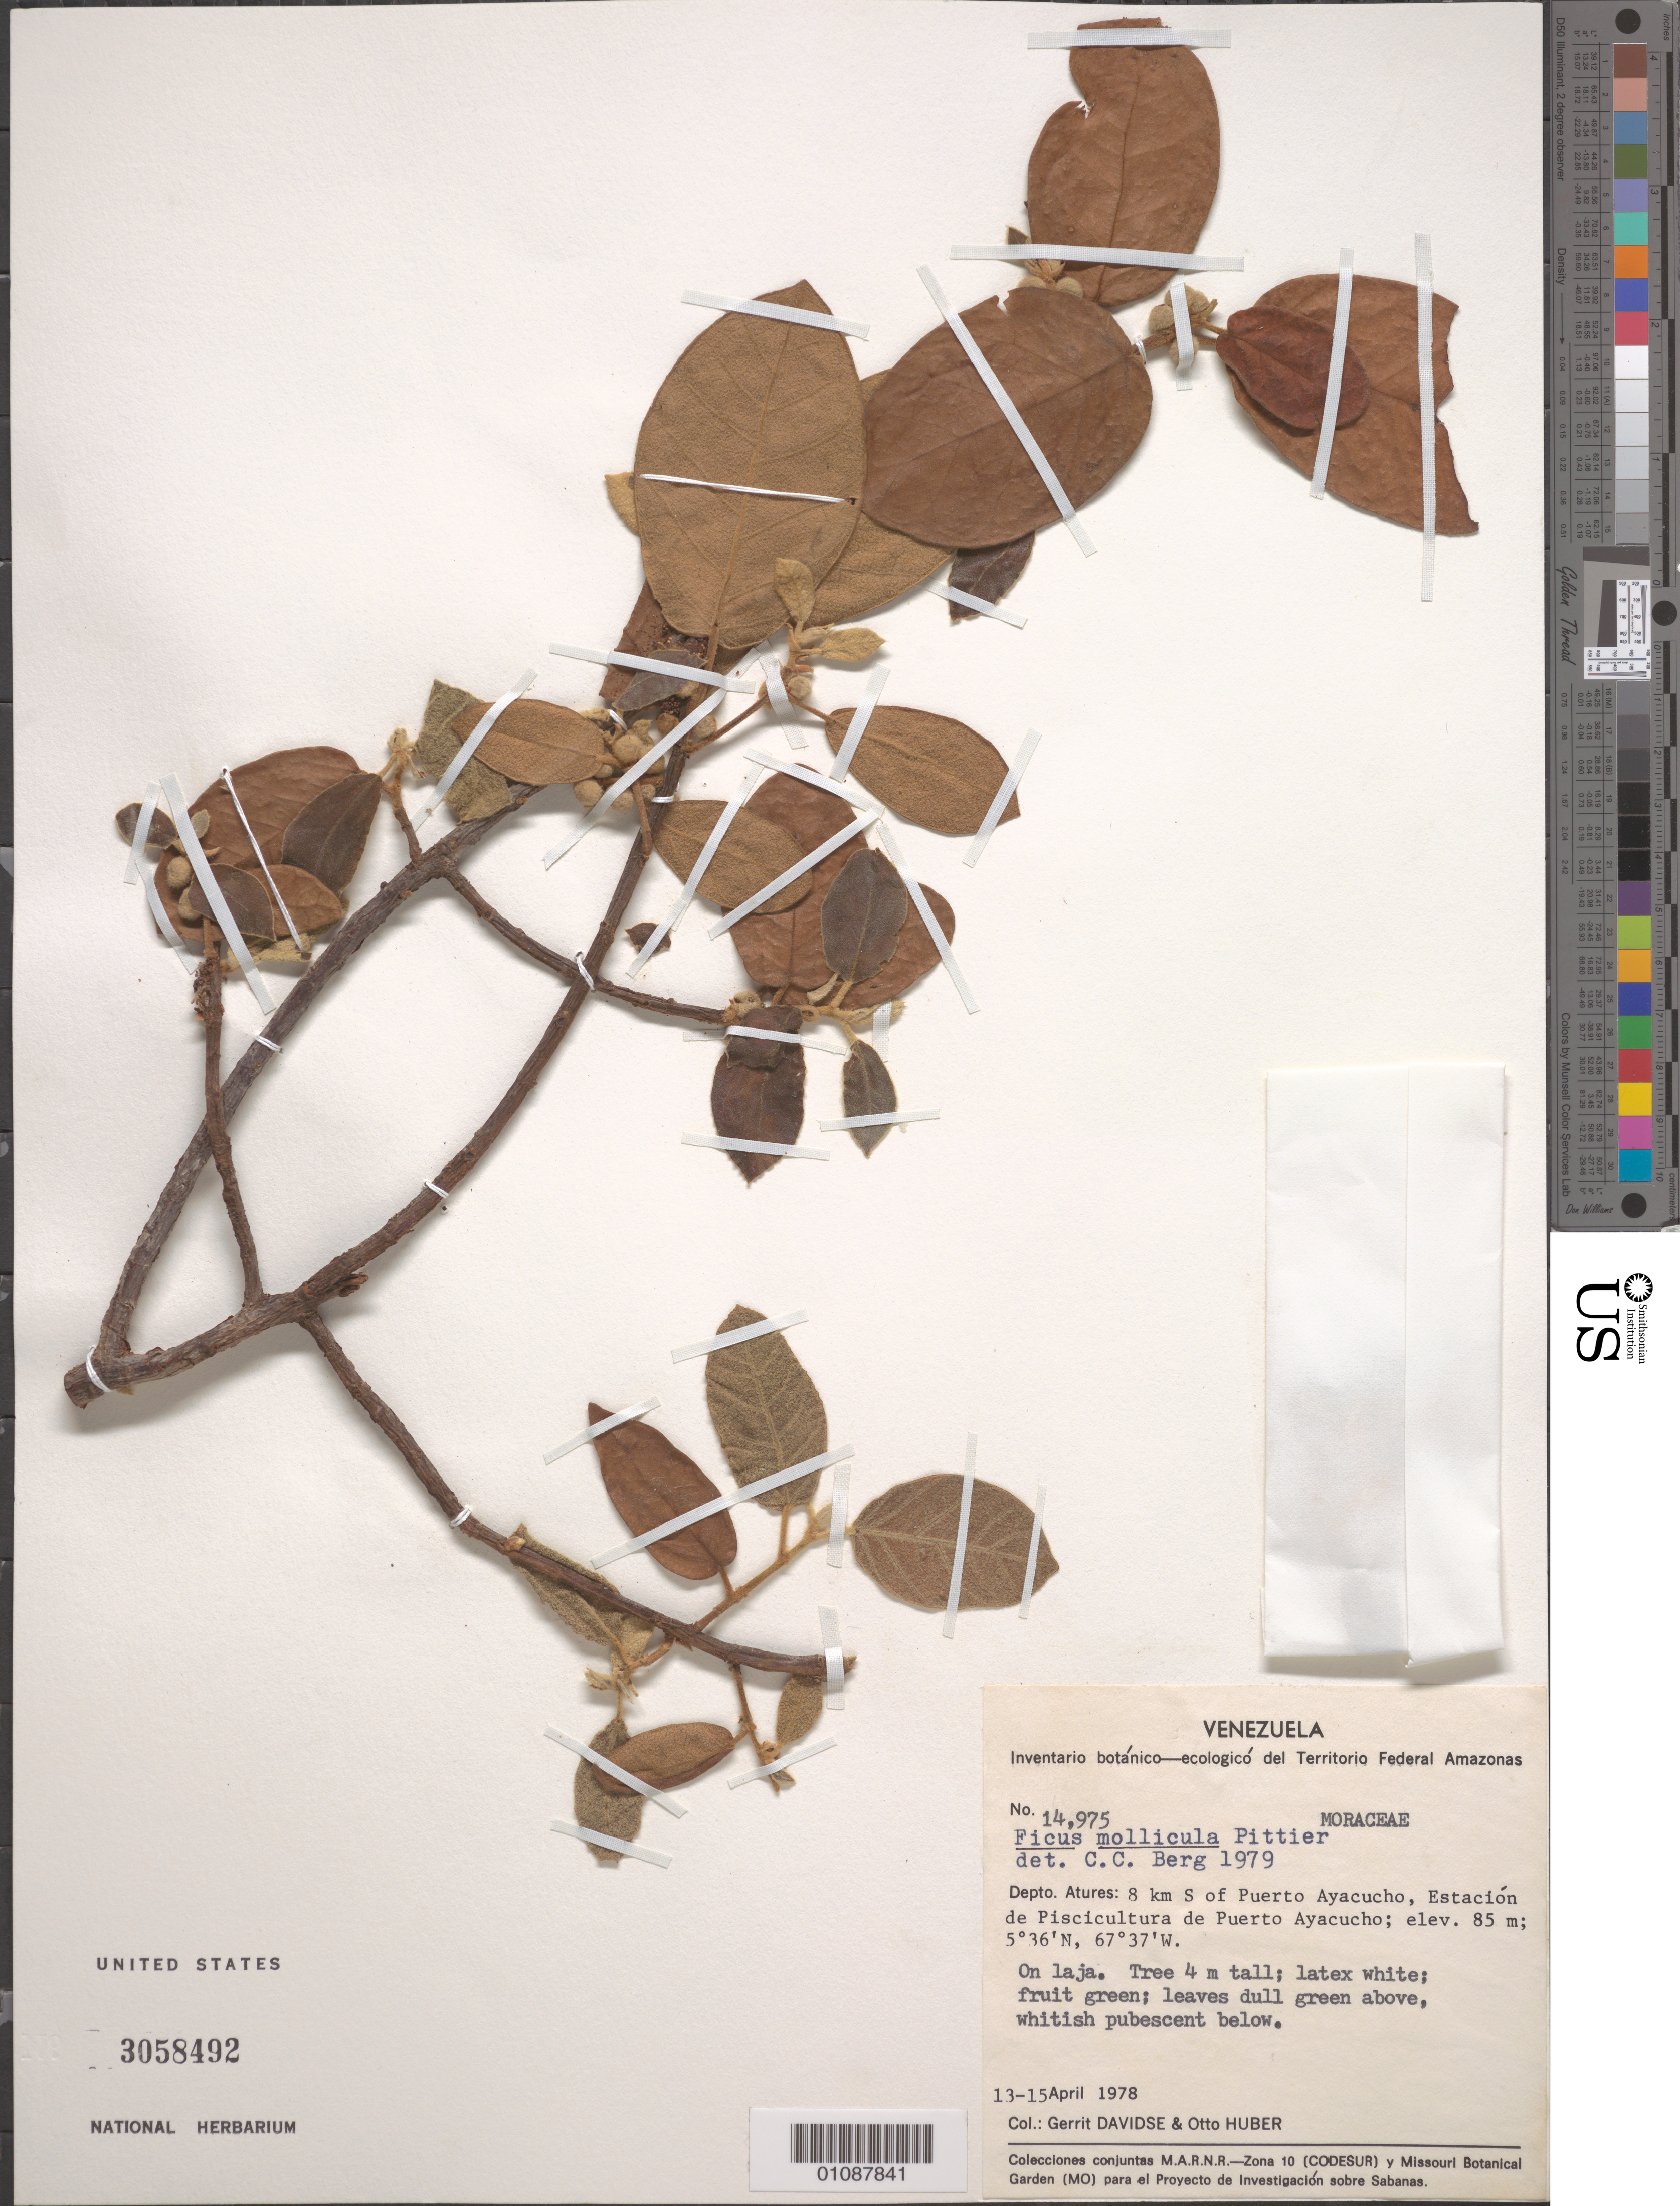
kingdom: Plantae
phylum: Tracheophyta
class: Magnoliopsida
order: Rosales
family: Moraceae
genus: Ficus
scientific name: Ficus mollicula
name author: Pittier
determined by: Berg, C. C.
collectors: G. Davidse & O. Huber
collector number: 14975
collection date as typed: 13-Apr-78 to 15-Apr-78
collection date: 1978-04-13/1978-04-15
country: Venezuela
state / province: Amazonas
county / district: Atures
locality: Puerto Ayacucho, 8 km S of, Estación de Piscicultura de Puerto Ayacucho, Río Orinoco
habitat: On laja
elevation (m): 85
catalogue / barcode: US 3058492